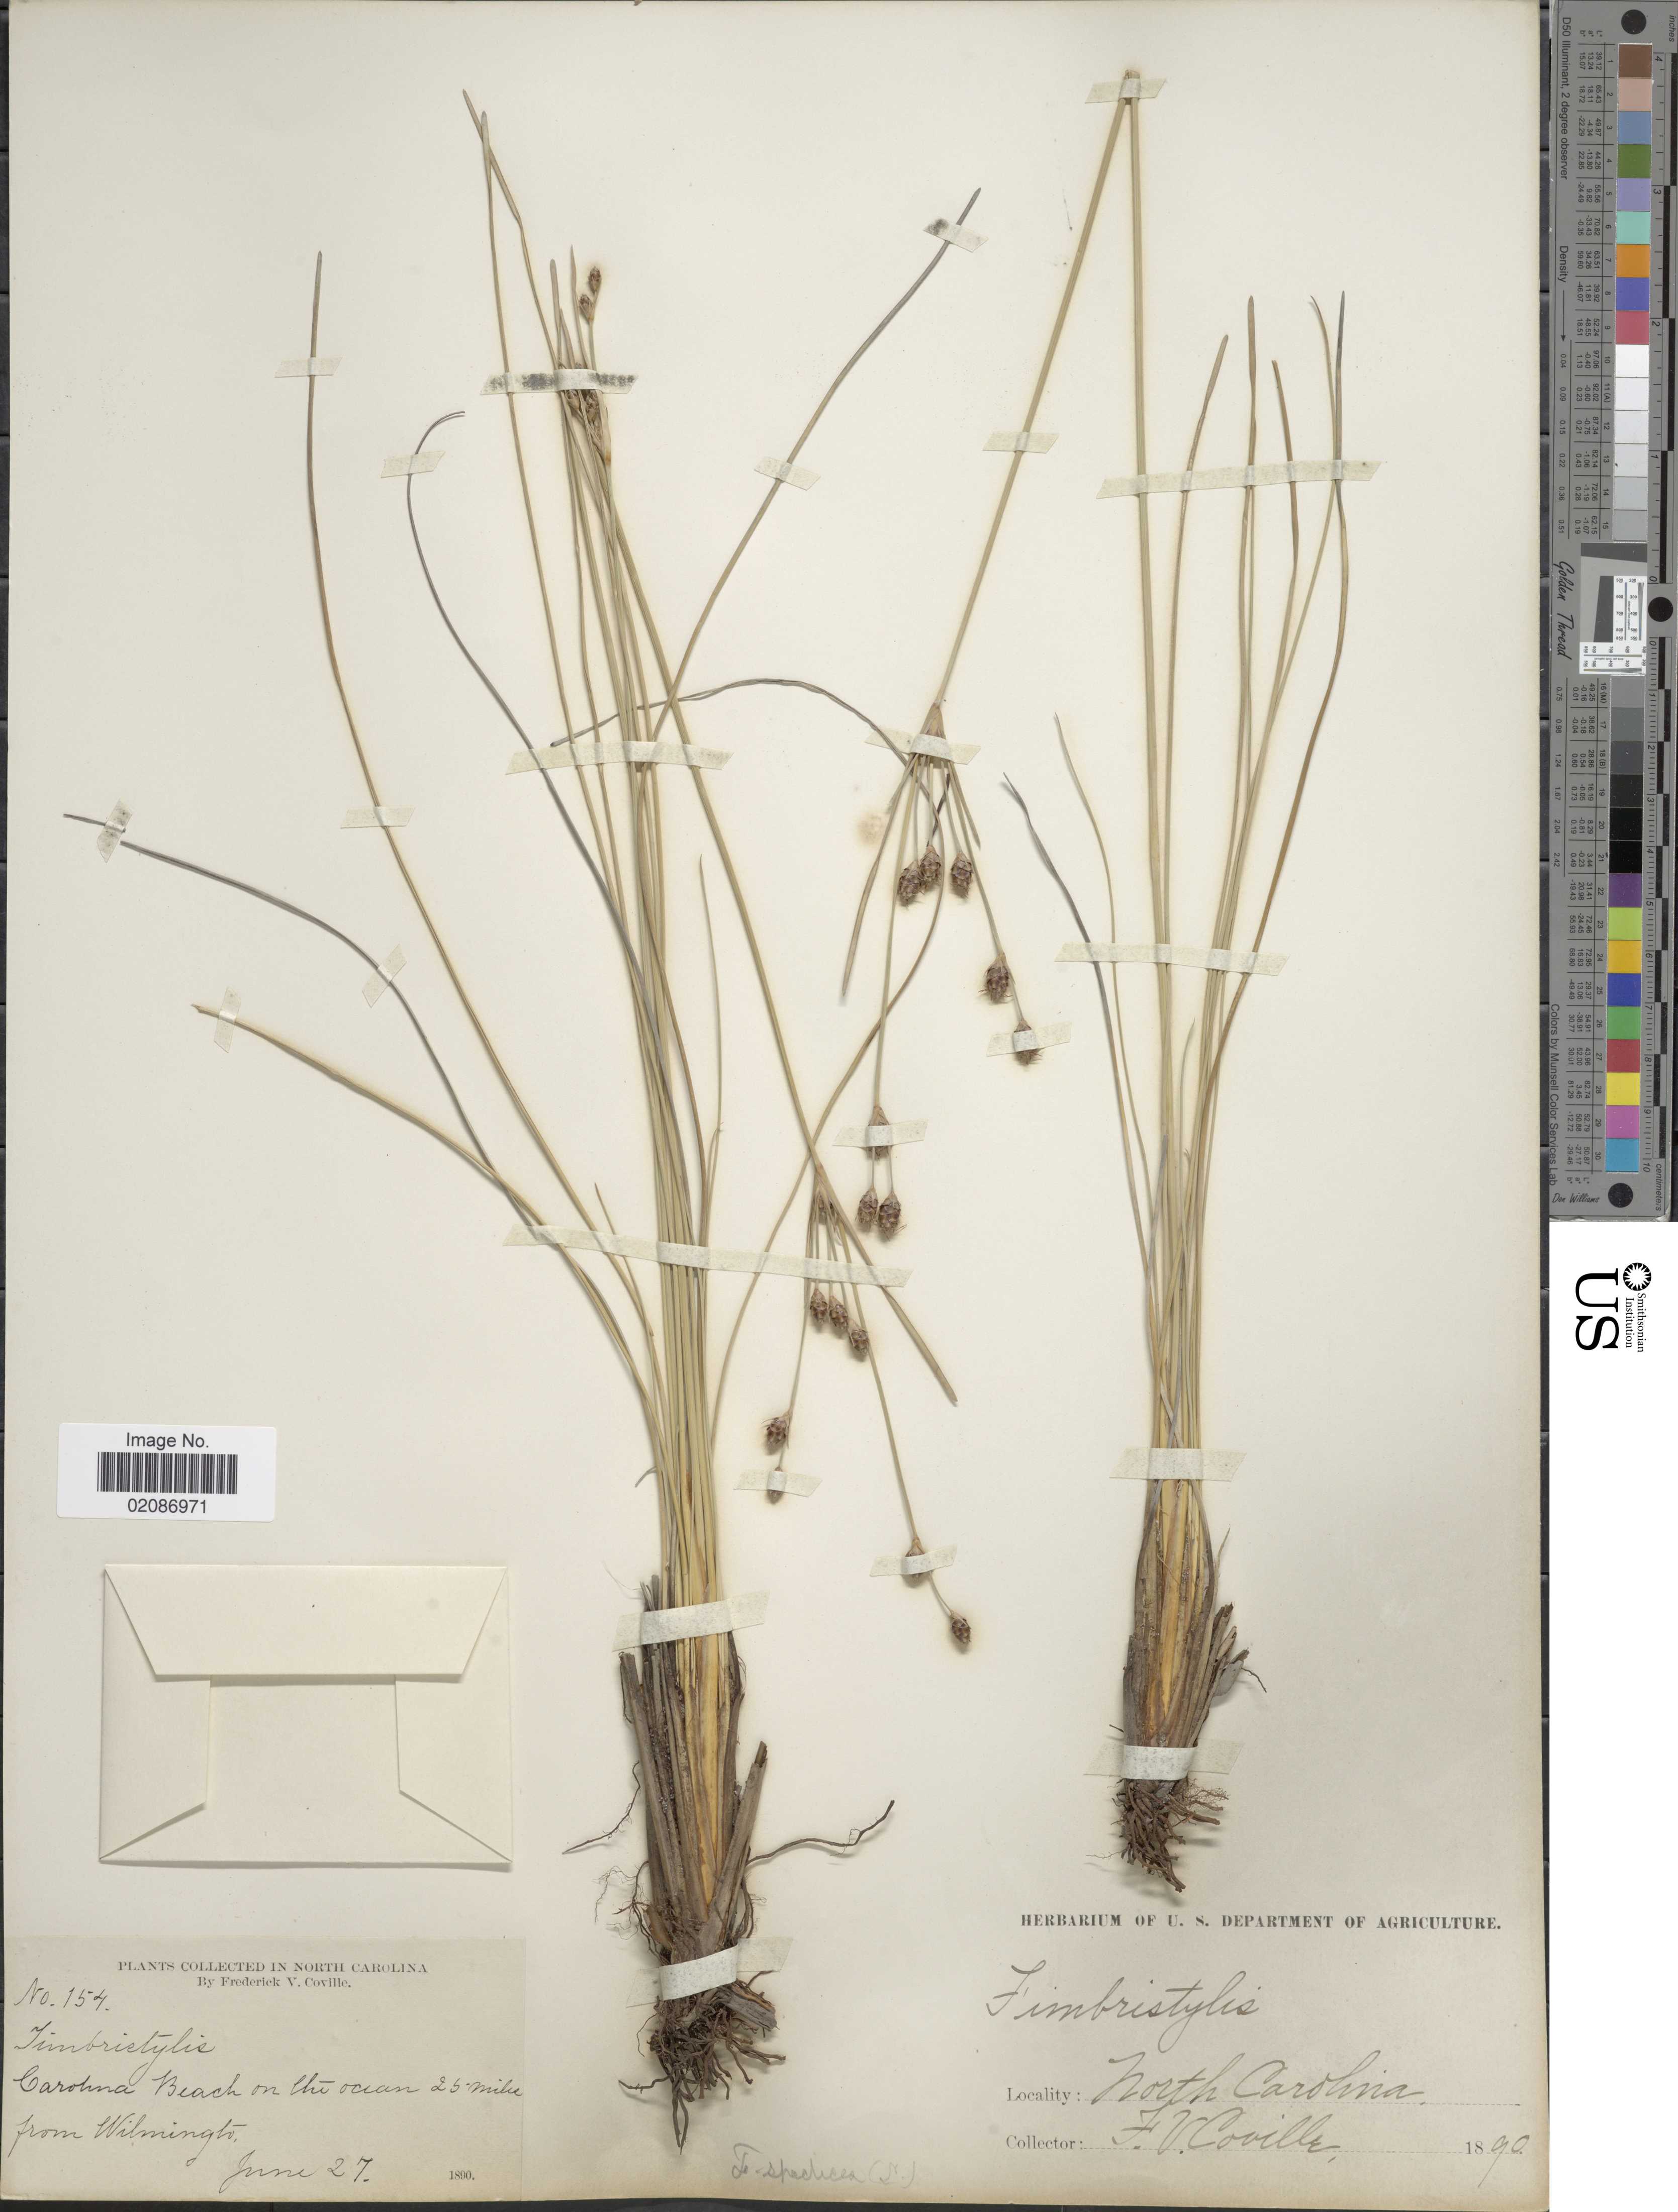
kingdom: Plantae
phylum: Tracheophyta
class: Liliopsida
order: Poales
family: Cyperaceae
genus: Fimbristylis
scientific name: Fimbristylis castanea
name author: (Michx.) Vahl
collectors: F. V. Coville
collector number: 154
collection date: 1890-06-27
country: United States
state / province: North Carolina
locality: Carolina Beach on the ocean 25 miles from Wilmington